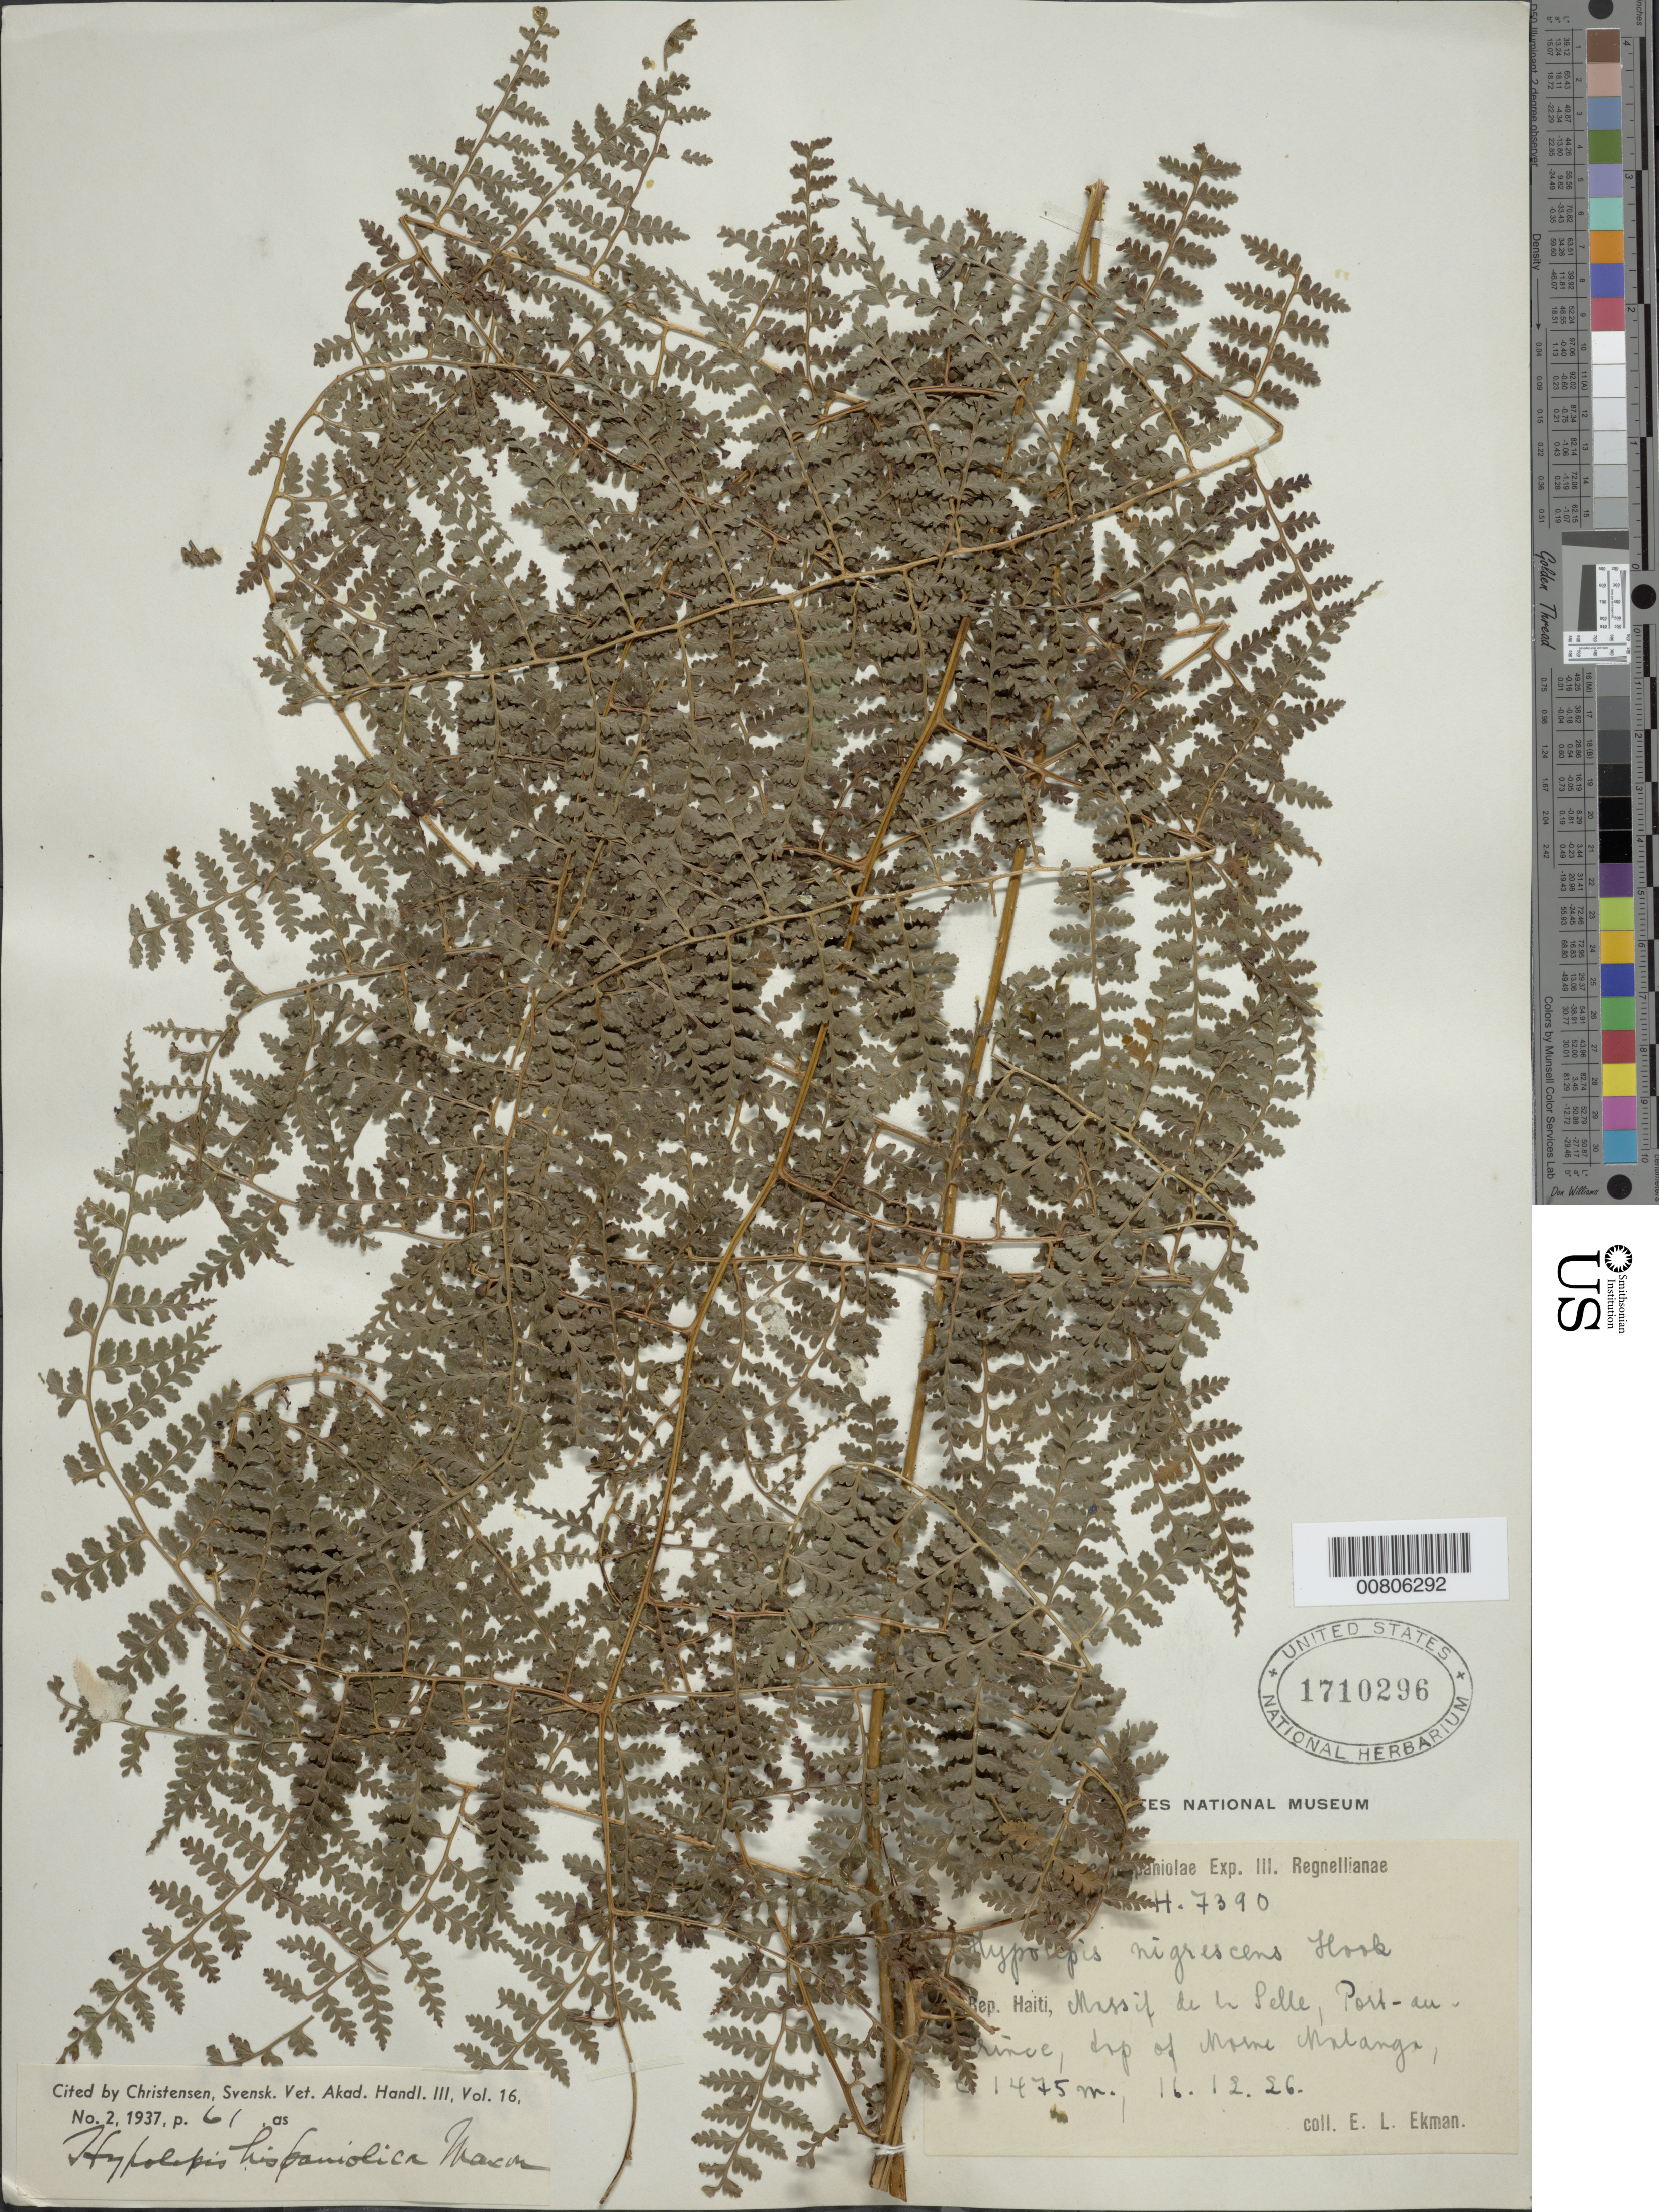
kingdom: Plantae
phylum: Tracheophyta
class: Polypodiopsida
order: Polypodiales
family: Dennstaedtiaceae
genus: Hypolepis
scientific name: Hypolepis hispaniolica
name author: Maxon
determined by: Christensen, C. F. A.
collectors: E. L. Ekman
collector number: H 7390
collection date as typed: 16 Dec 1926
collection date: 1926-12-16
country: Haiti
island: Hispaniola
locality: Massif de la Selle, Port au Prince, top of Morne Malanga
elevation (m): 1475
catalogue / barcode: US 1710296